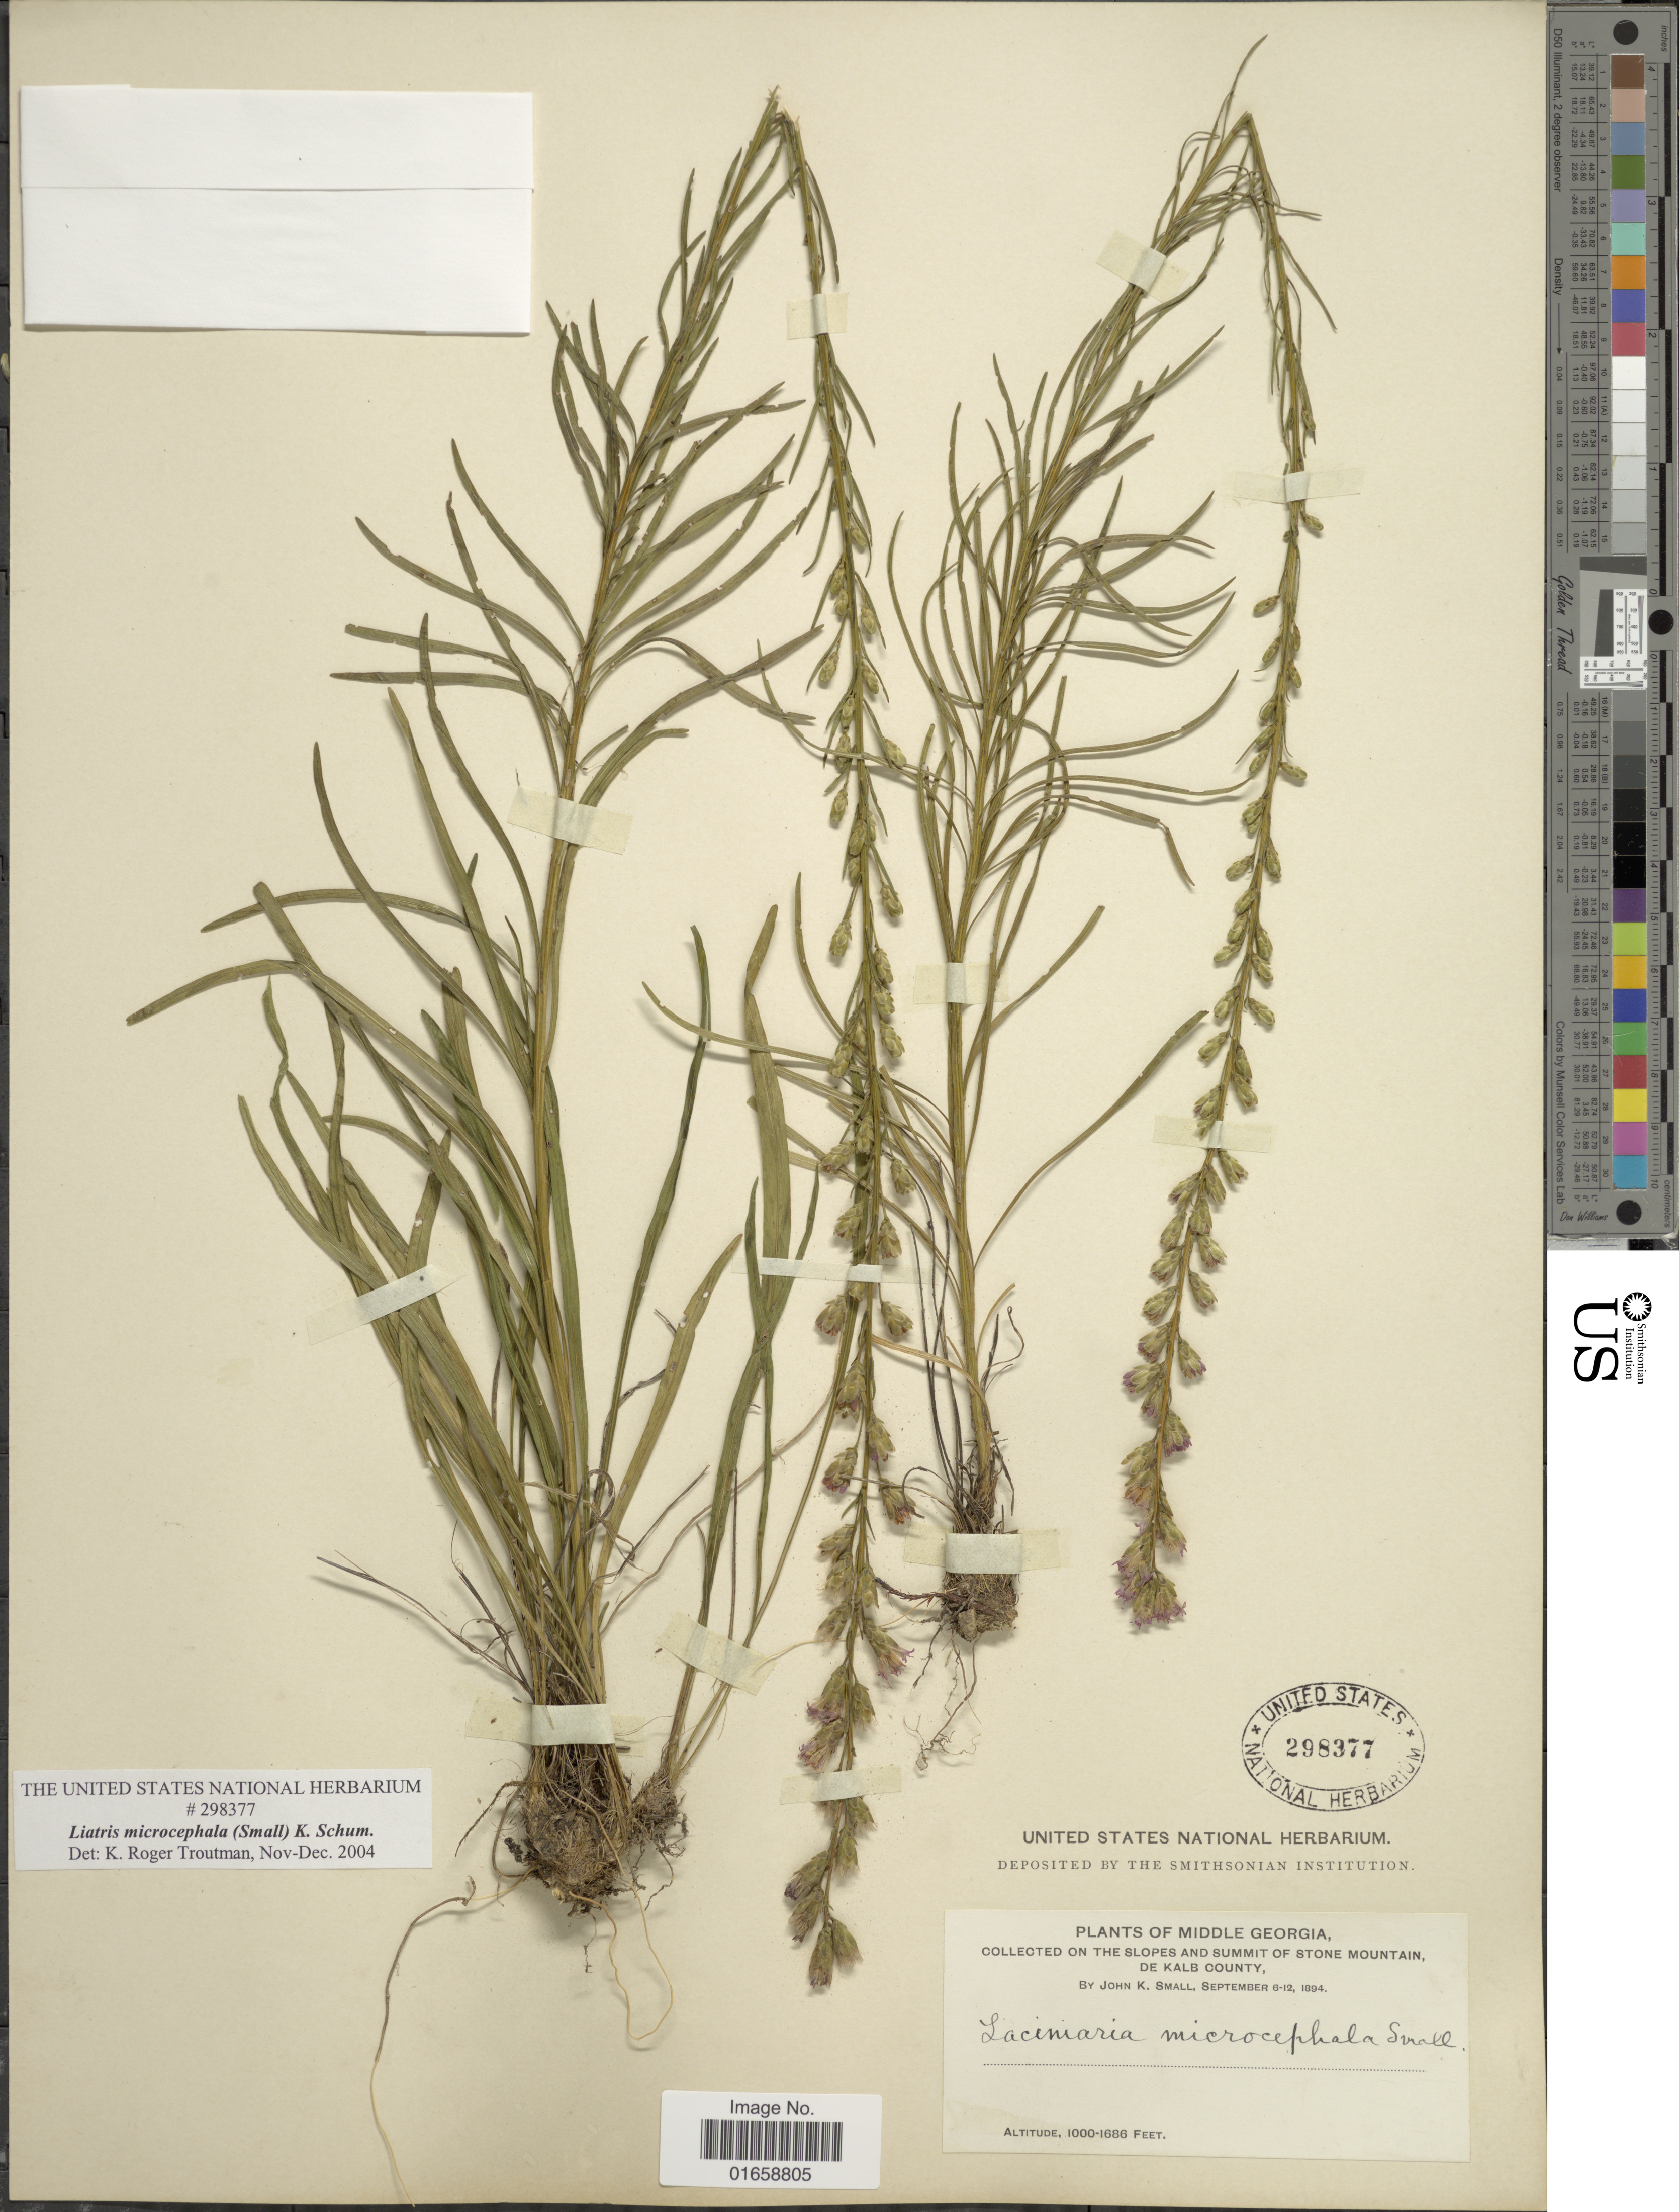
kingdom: Plantae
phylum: Tracheophyta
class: Magnoliopsida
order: Asterales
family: Asteraceae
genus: Liatris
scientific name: Liatris microcephala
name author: (Small) K. Schum.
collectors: J. K. Small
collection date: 1894-09-06/1894-09-12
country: United States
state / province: Georgia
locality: Middle Geogia, on the slopes and summit of Stone Mountain, De Kalb County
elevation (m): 305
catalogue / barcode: US 298377